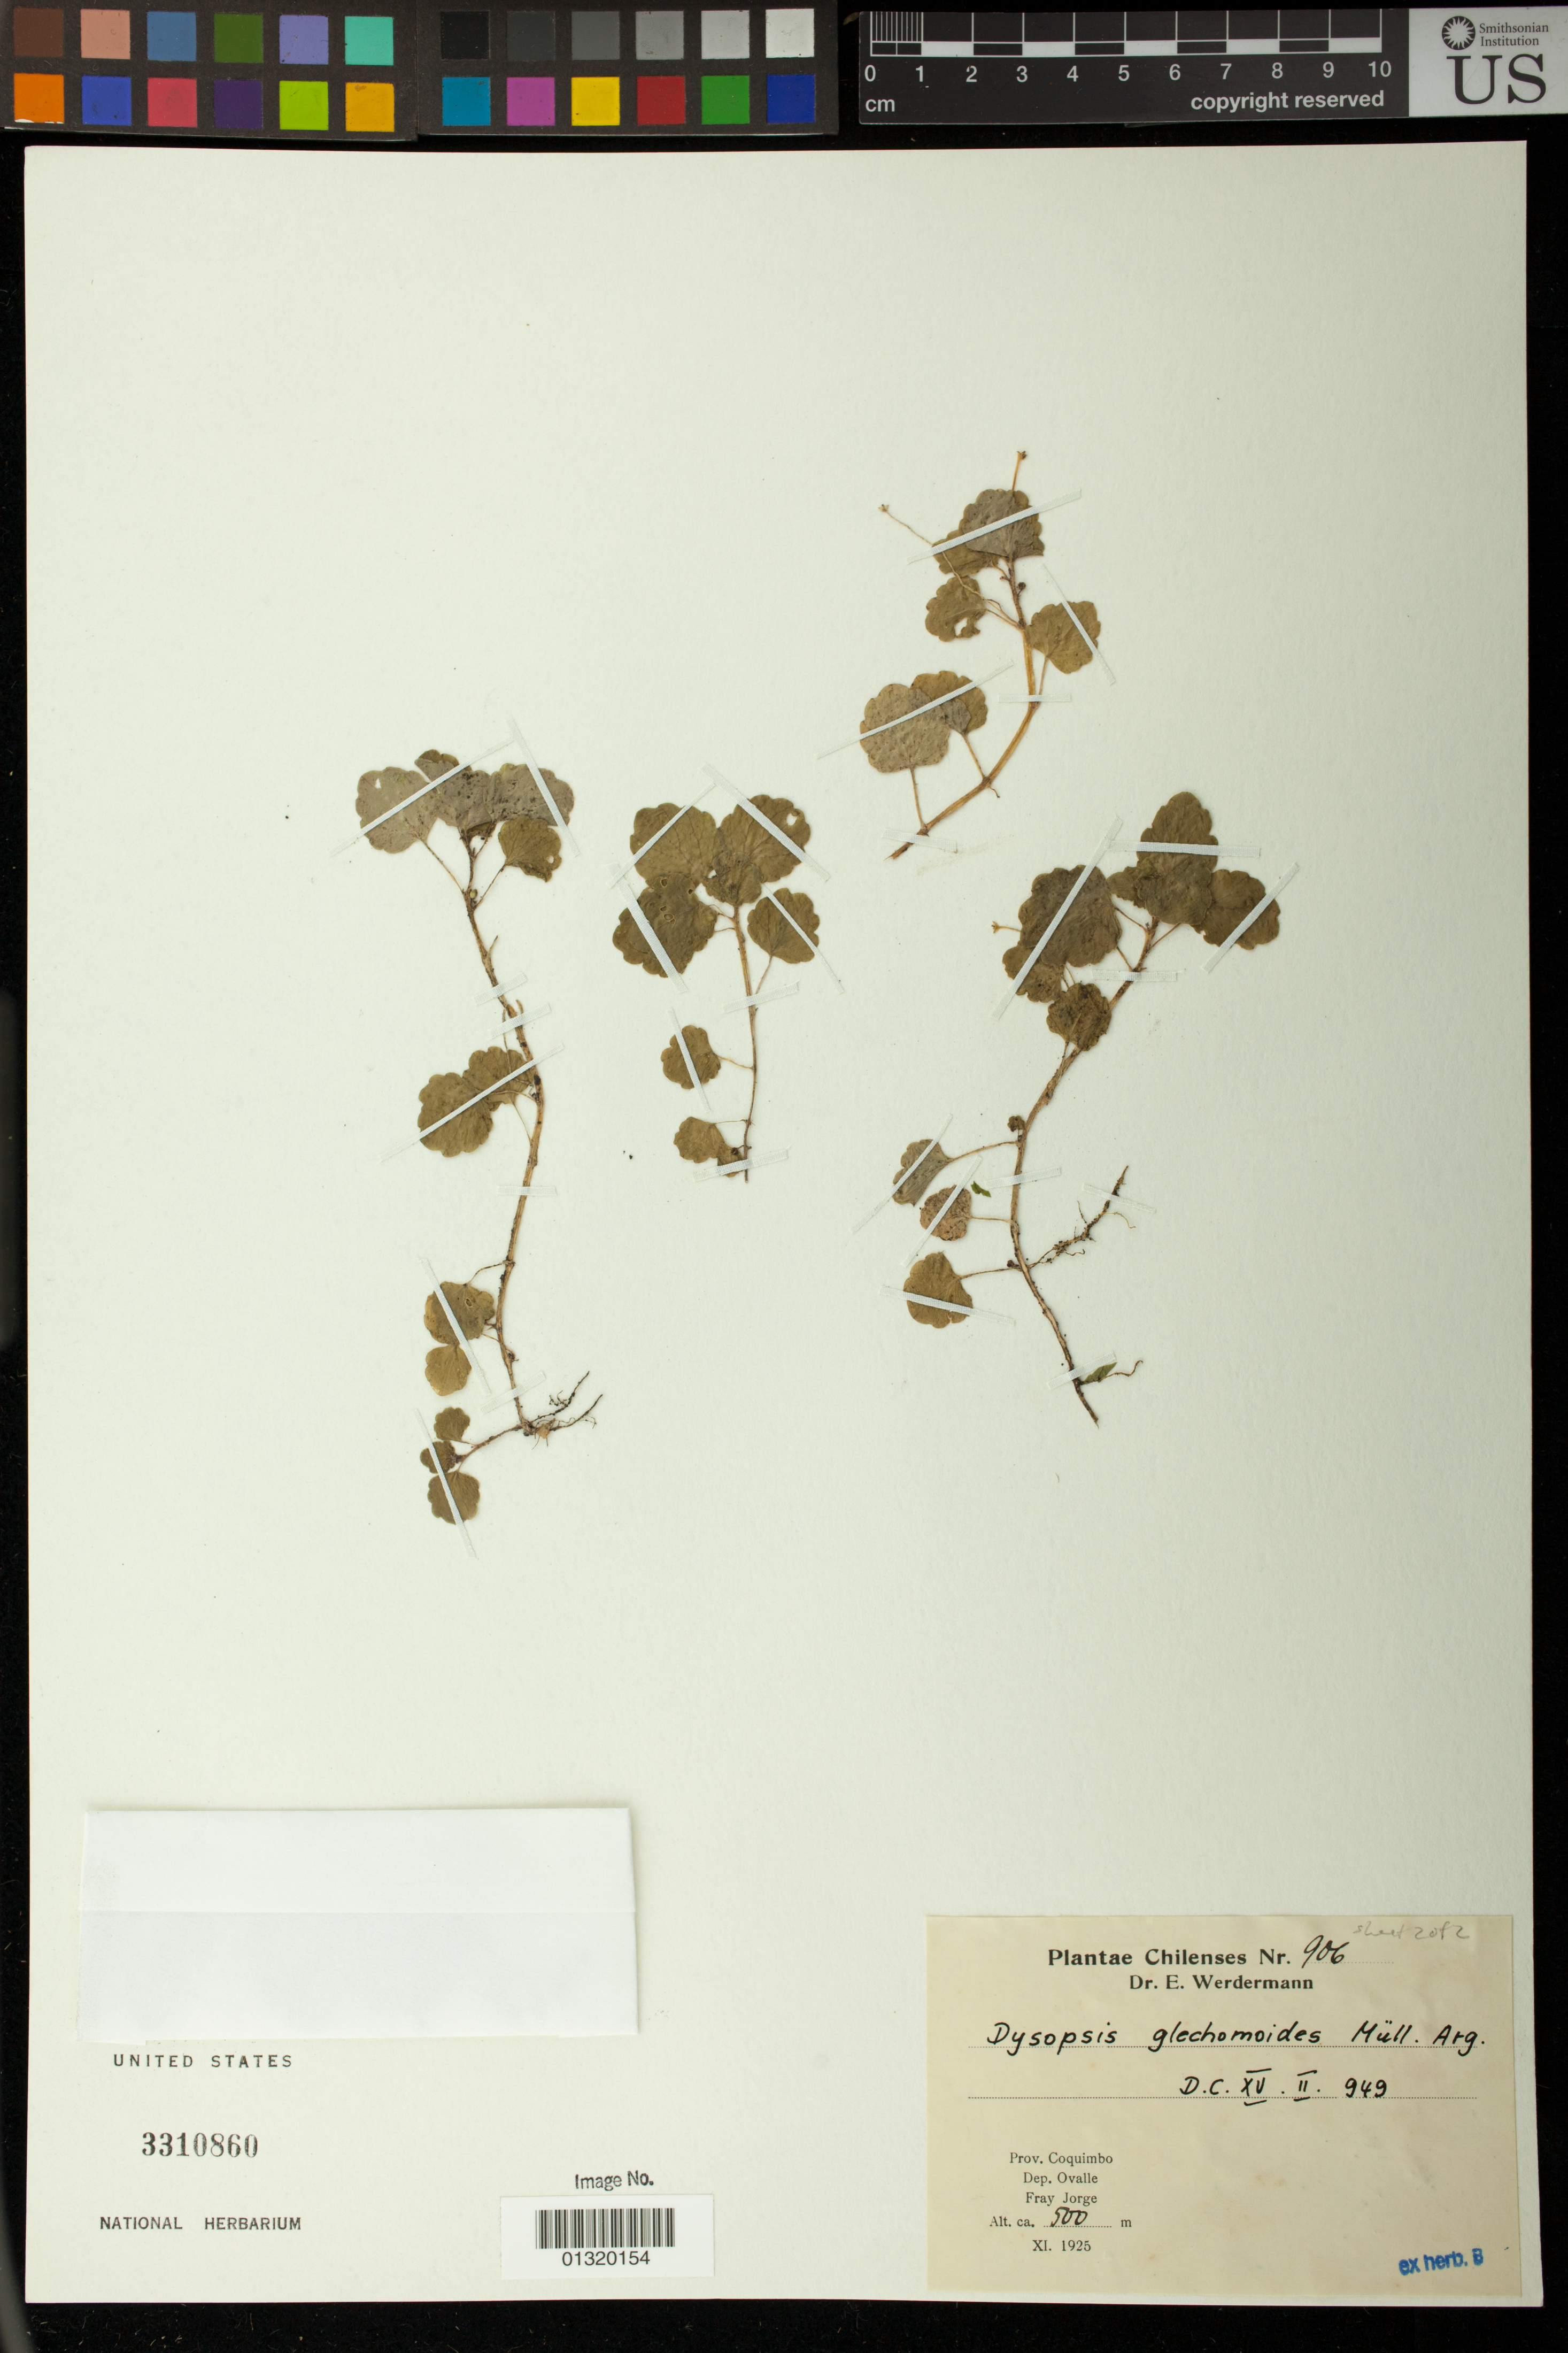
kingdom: Plantae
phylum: Tracheophyta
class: Magnoliopsida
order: Malpighiales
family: Euphorbiaceae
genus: Dysopsis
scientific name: Dysopsis glechomoides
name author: (A. Rich.) Müll. Arg.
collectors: E. Werdermann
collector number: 906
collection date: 1925-11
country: Chile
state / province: Coquimbo (IV)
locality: Dep. Ovalle; Fray Jorge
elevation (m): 500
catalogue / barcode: US 3310860